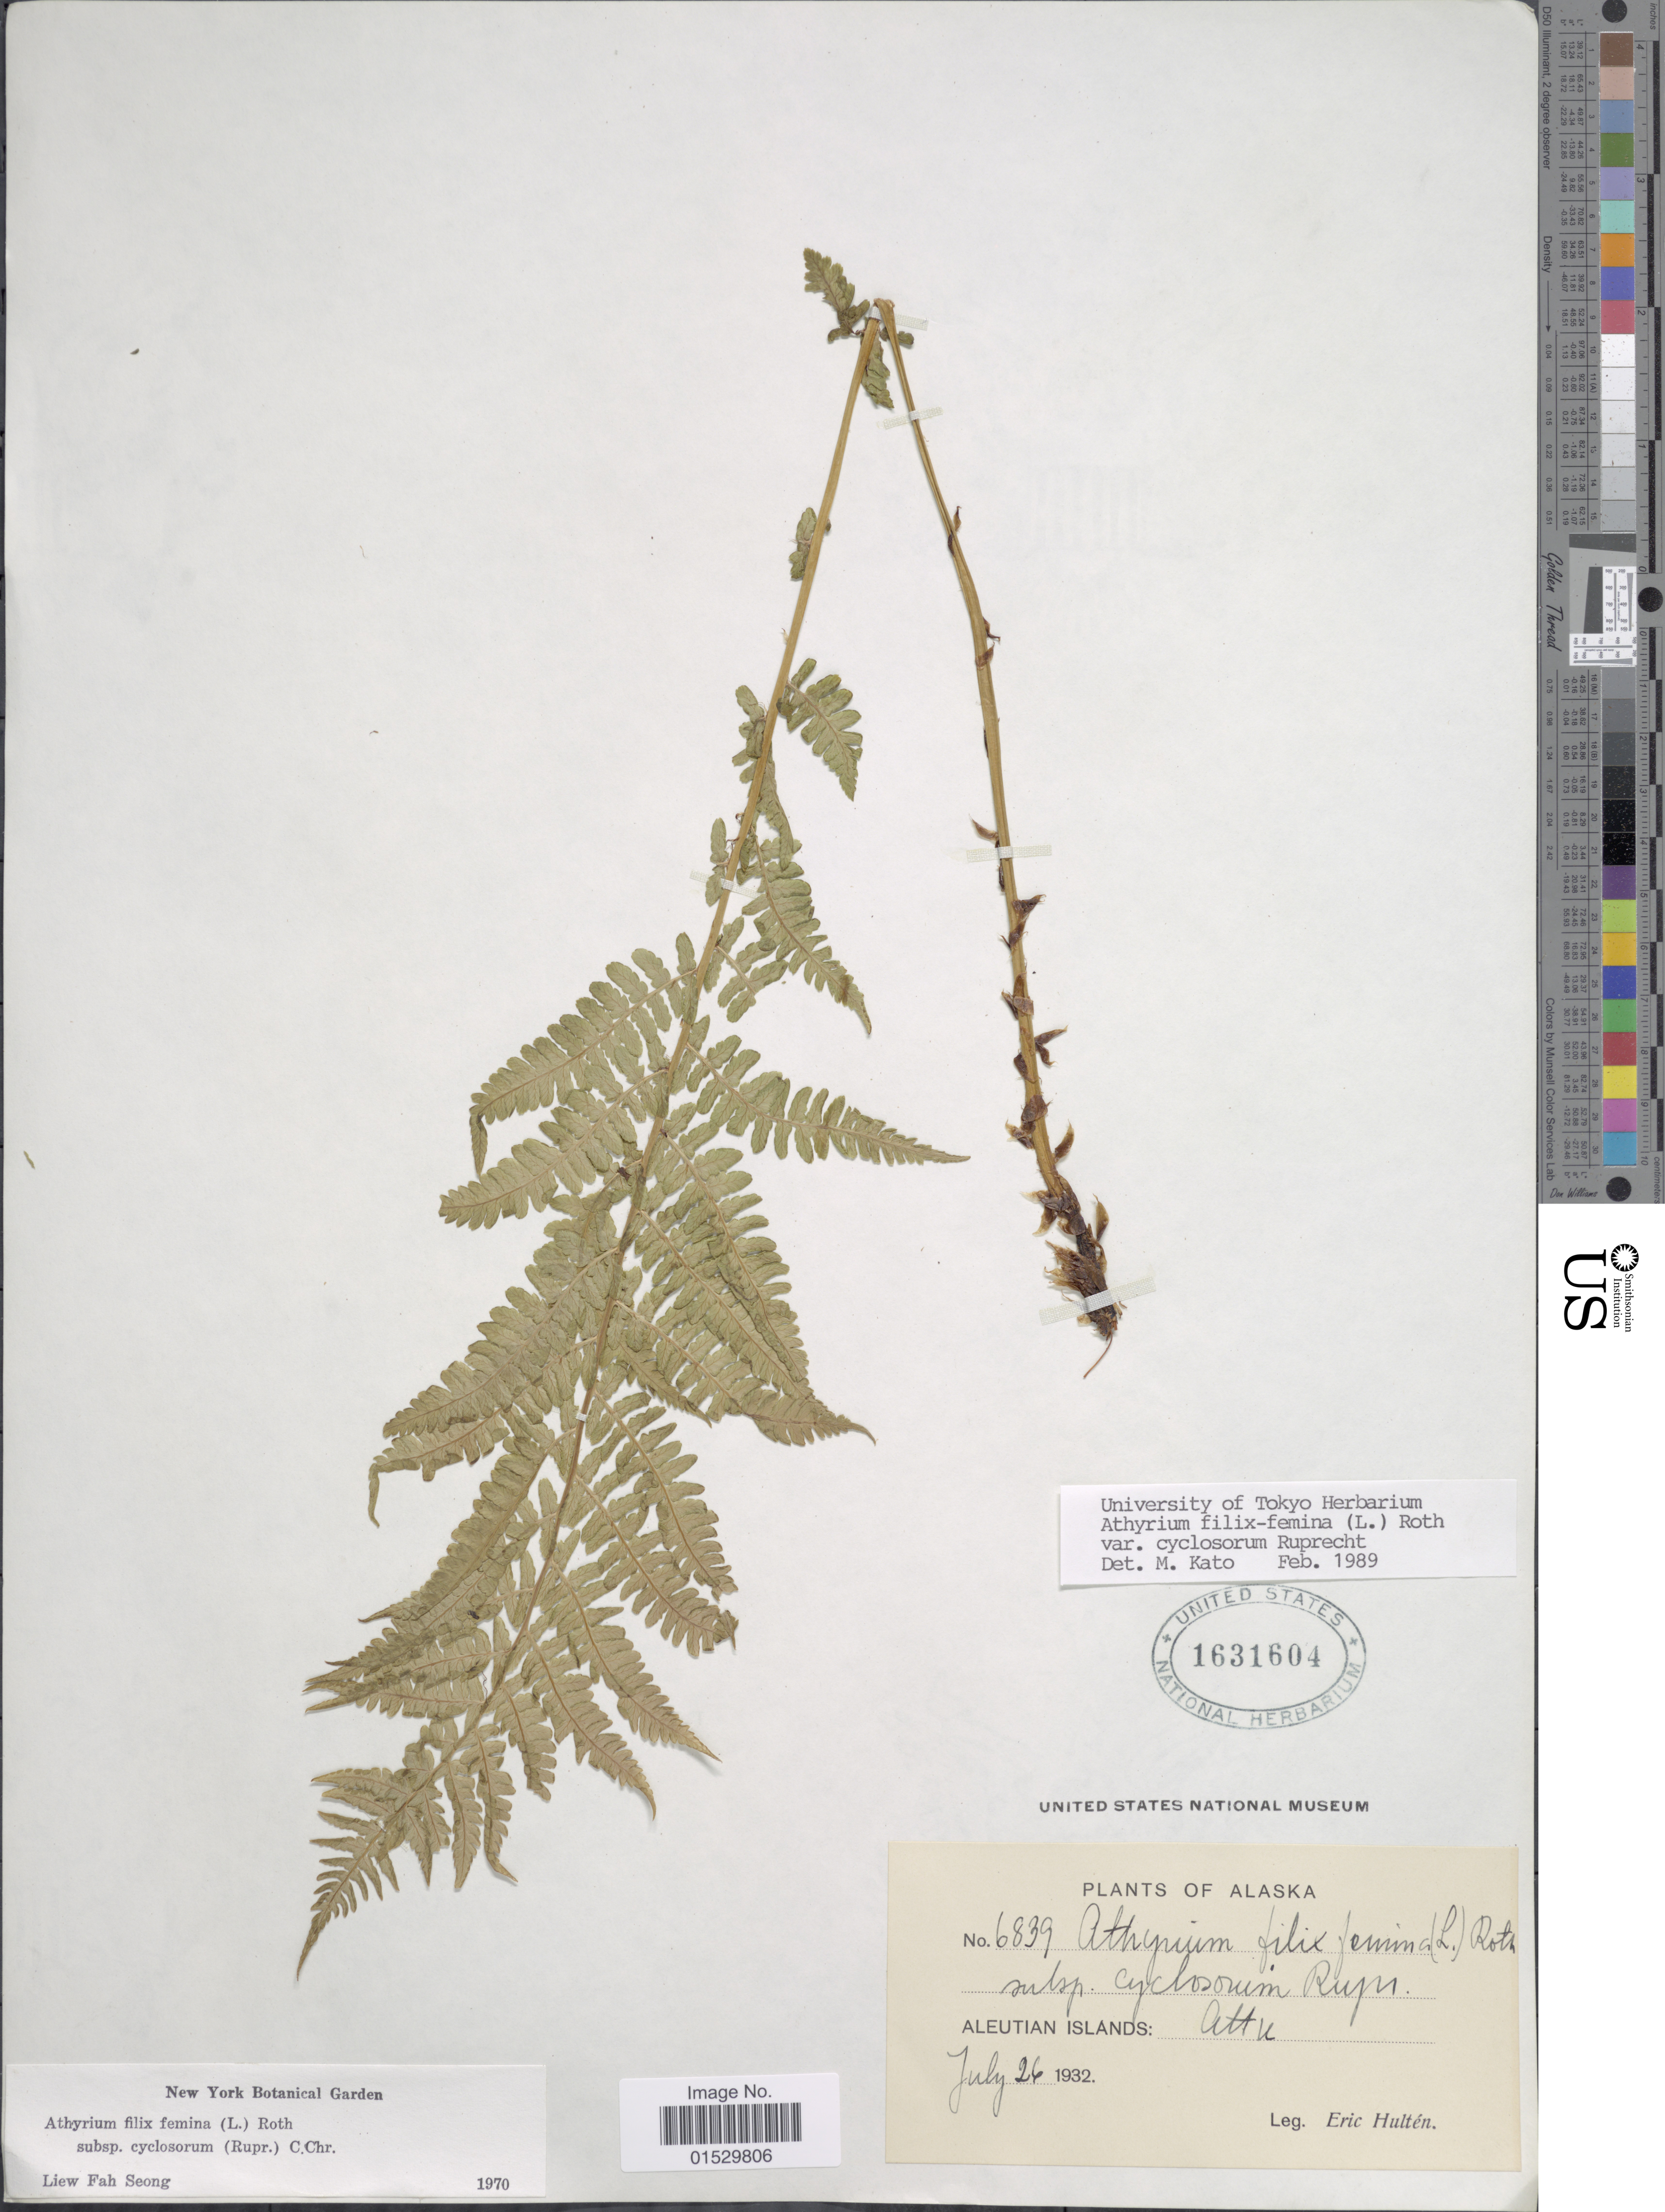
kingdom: Plantae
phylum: Tracheophyta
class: Polypodiopsida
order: Polypodiales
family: Athyriaceae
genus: Athyrium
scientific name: Athyrium filix-femina subsp. cyclosorum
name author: (Rupr.) C. Chr.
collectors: E. G. Hultén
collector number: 6839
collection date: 1932-07-26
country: United States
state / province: Alaska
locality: Aleutian Islands: Attu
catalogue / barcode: US 1631604